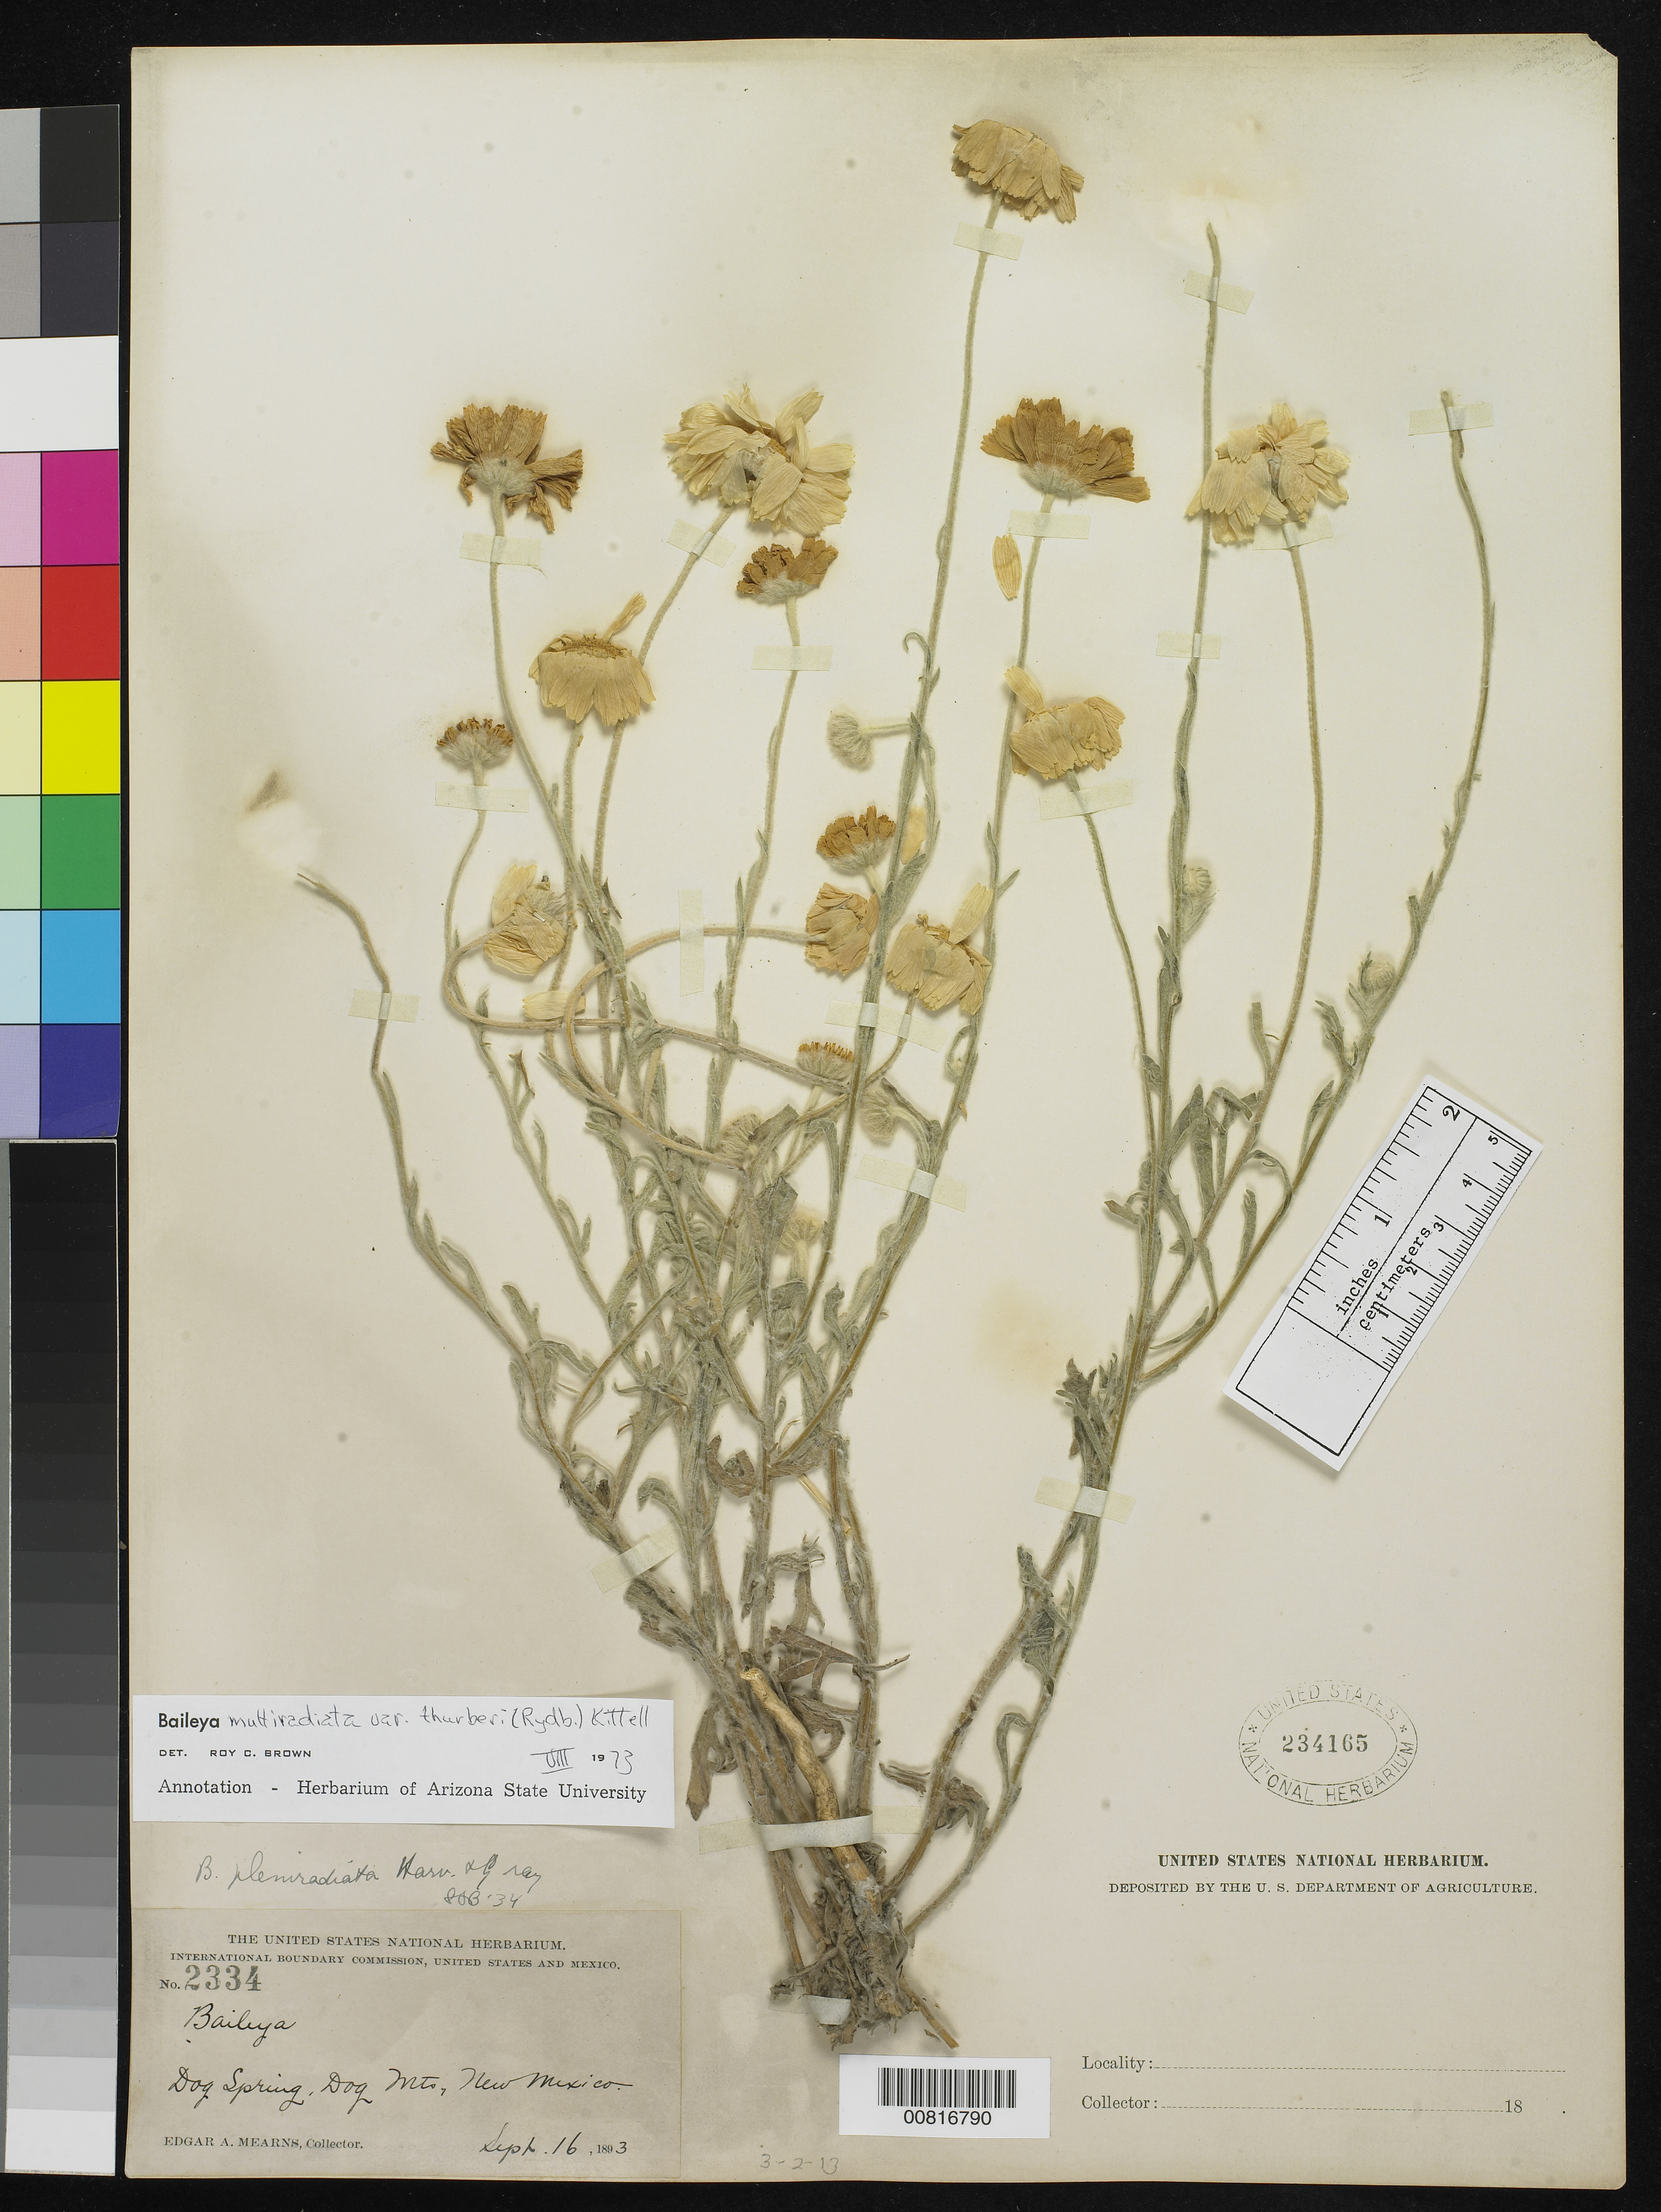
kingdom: Plantae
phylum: Tracheophyta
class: Magnoliopsida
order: Asterales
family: Asteraceae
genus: Baileya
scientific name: Baileya multiradiata var. thurberi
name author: (Rydb.) Kittell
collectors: E. A. Mearns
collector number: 2334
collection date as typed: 16 Sep 1893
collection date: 1893-09-16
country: United States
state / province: New Mexico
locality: Dog Spring, Dog Mts., New Mexico.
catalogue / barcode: US 234165